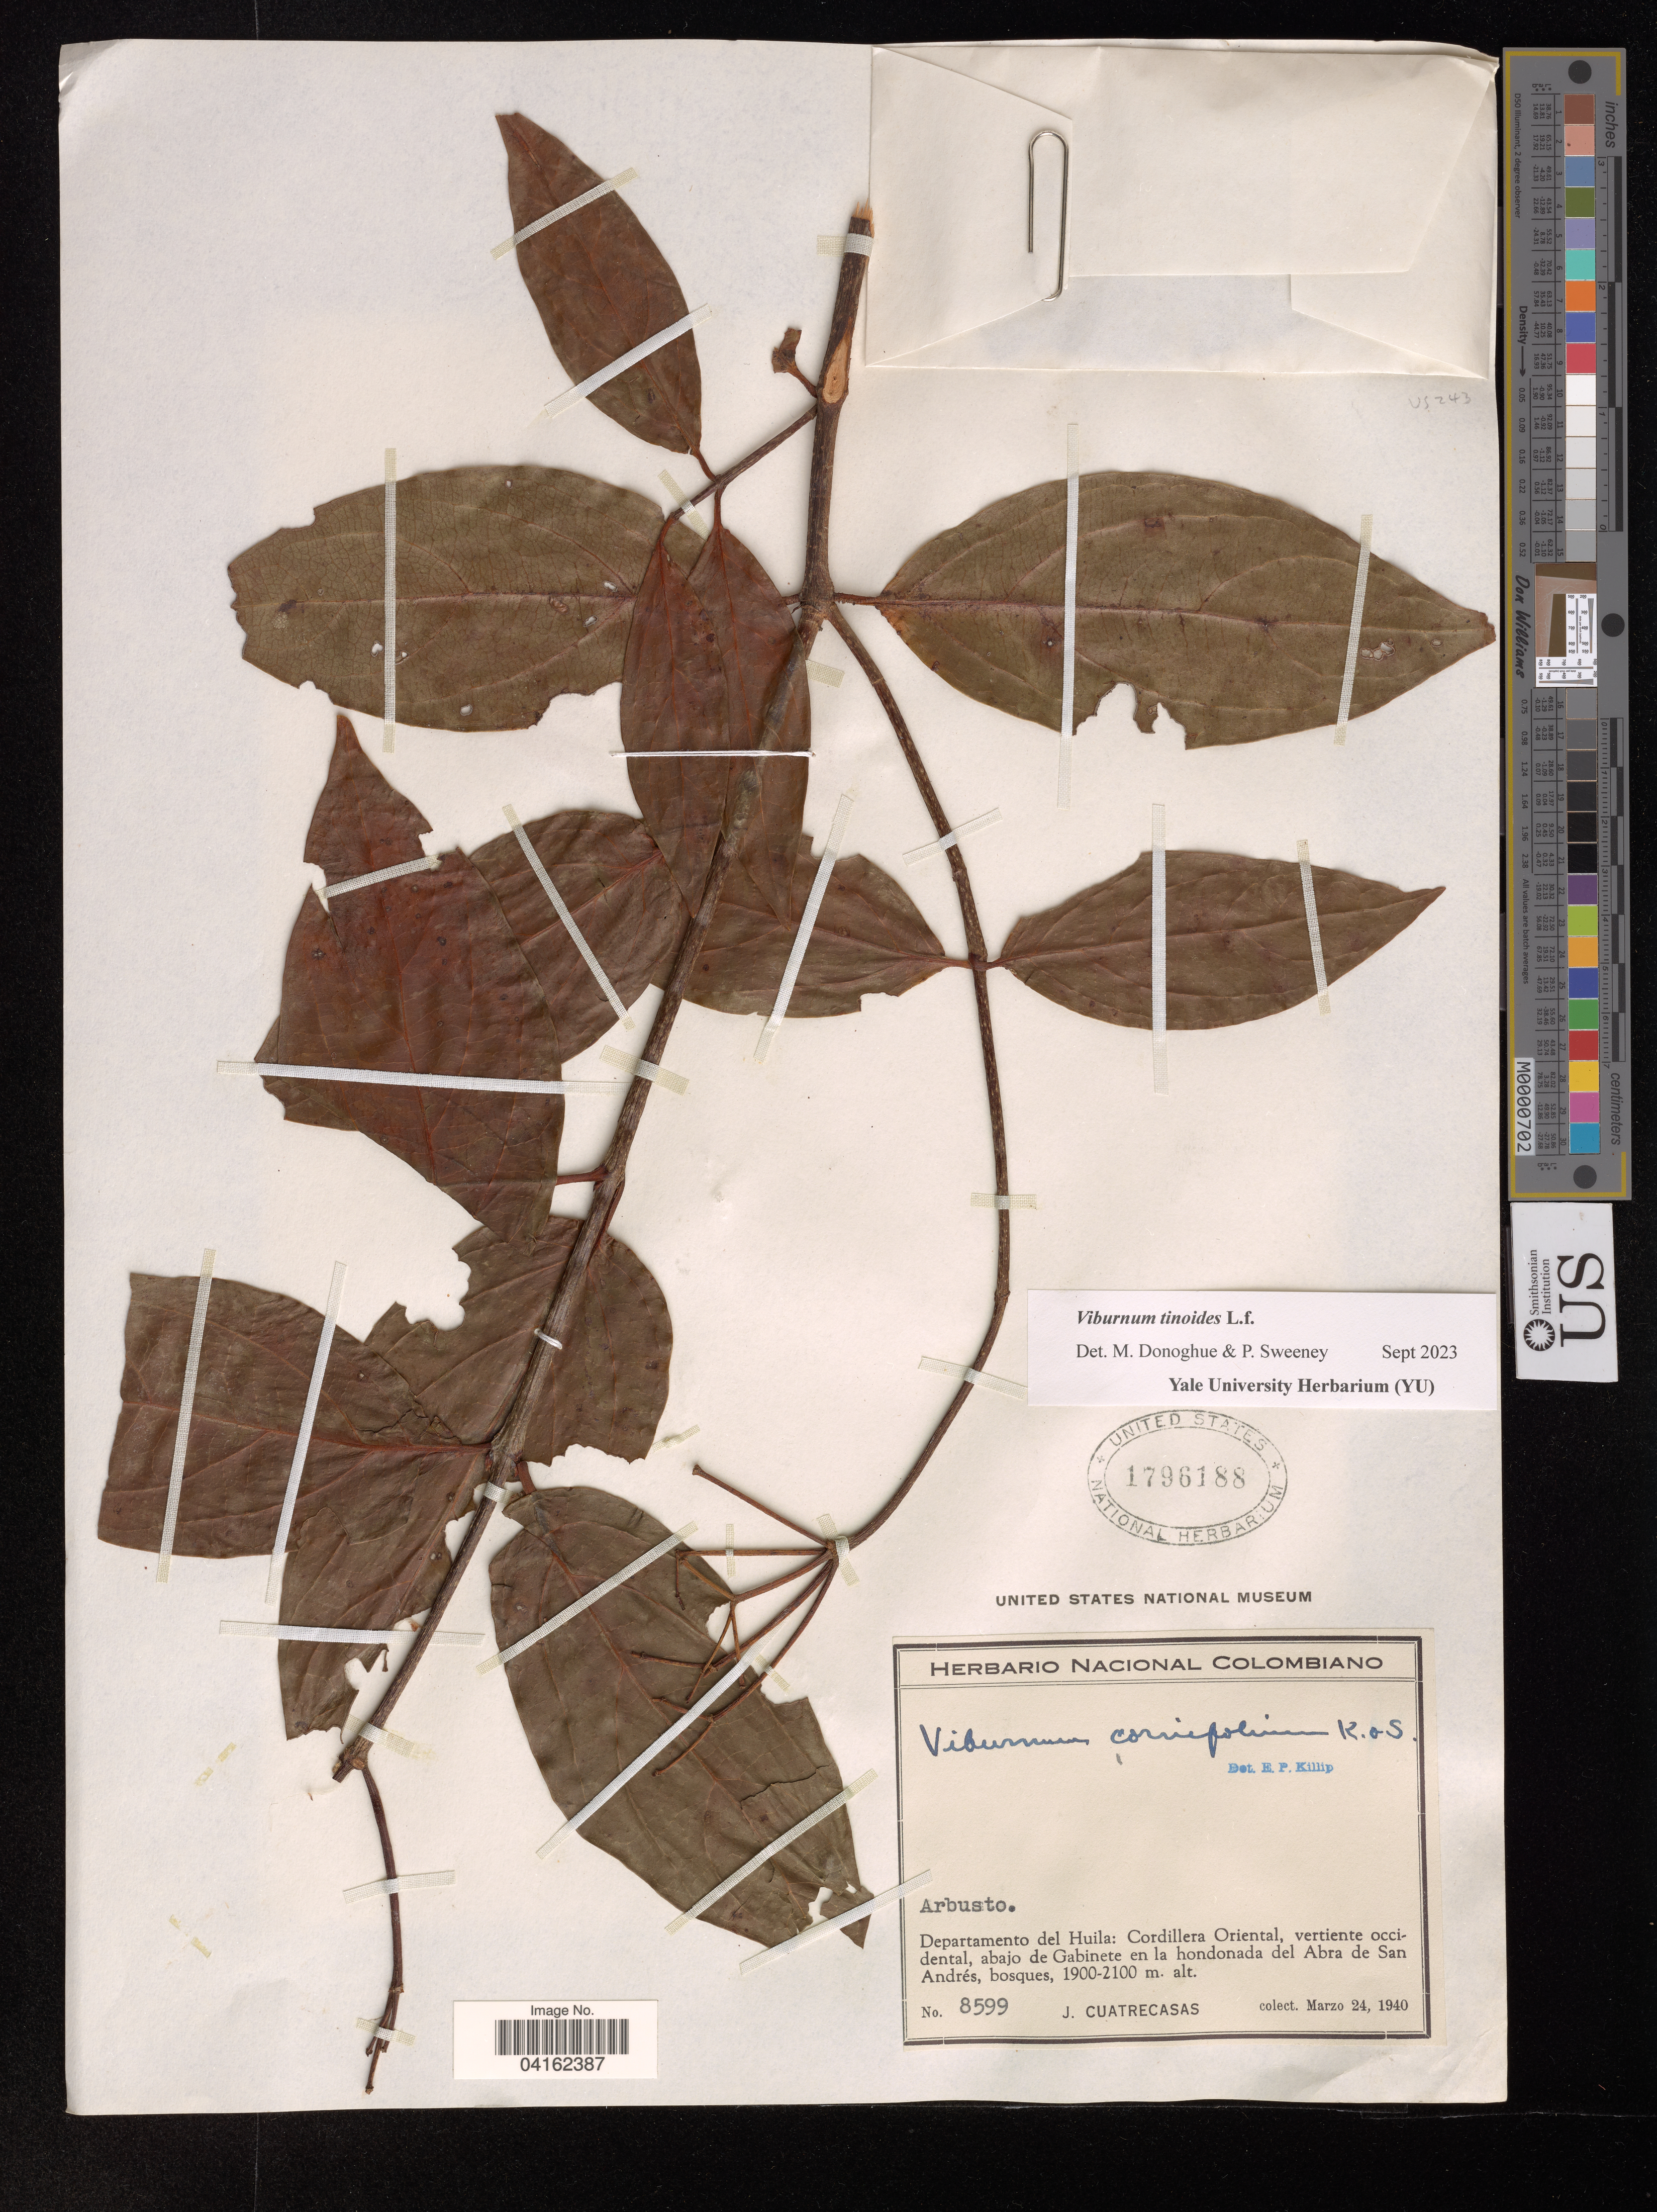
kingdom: Plantae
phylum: Tracheophyta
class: Magnoliopsida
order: Dipsacales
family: Viburnaceae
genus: Viburnum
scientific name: Viburnum tinoides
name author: L. f.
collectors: J. Cuatrecasas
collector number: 8599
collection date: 1940-03-24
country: Colombia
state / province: Huila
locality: Departamento del Huila: Cordillera Oriental, vertiente occidental, abajo de Gabinette en la hondonada del Abra de San Andrés.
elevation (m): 1900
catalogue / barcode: US 1796188